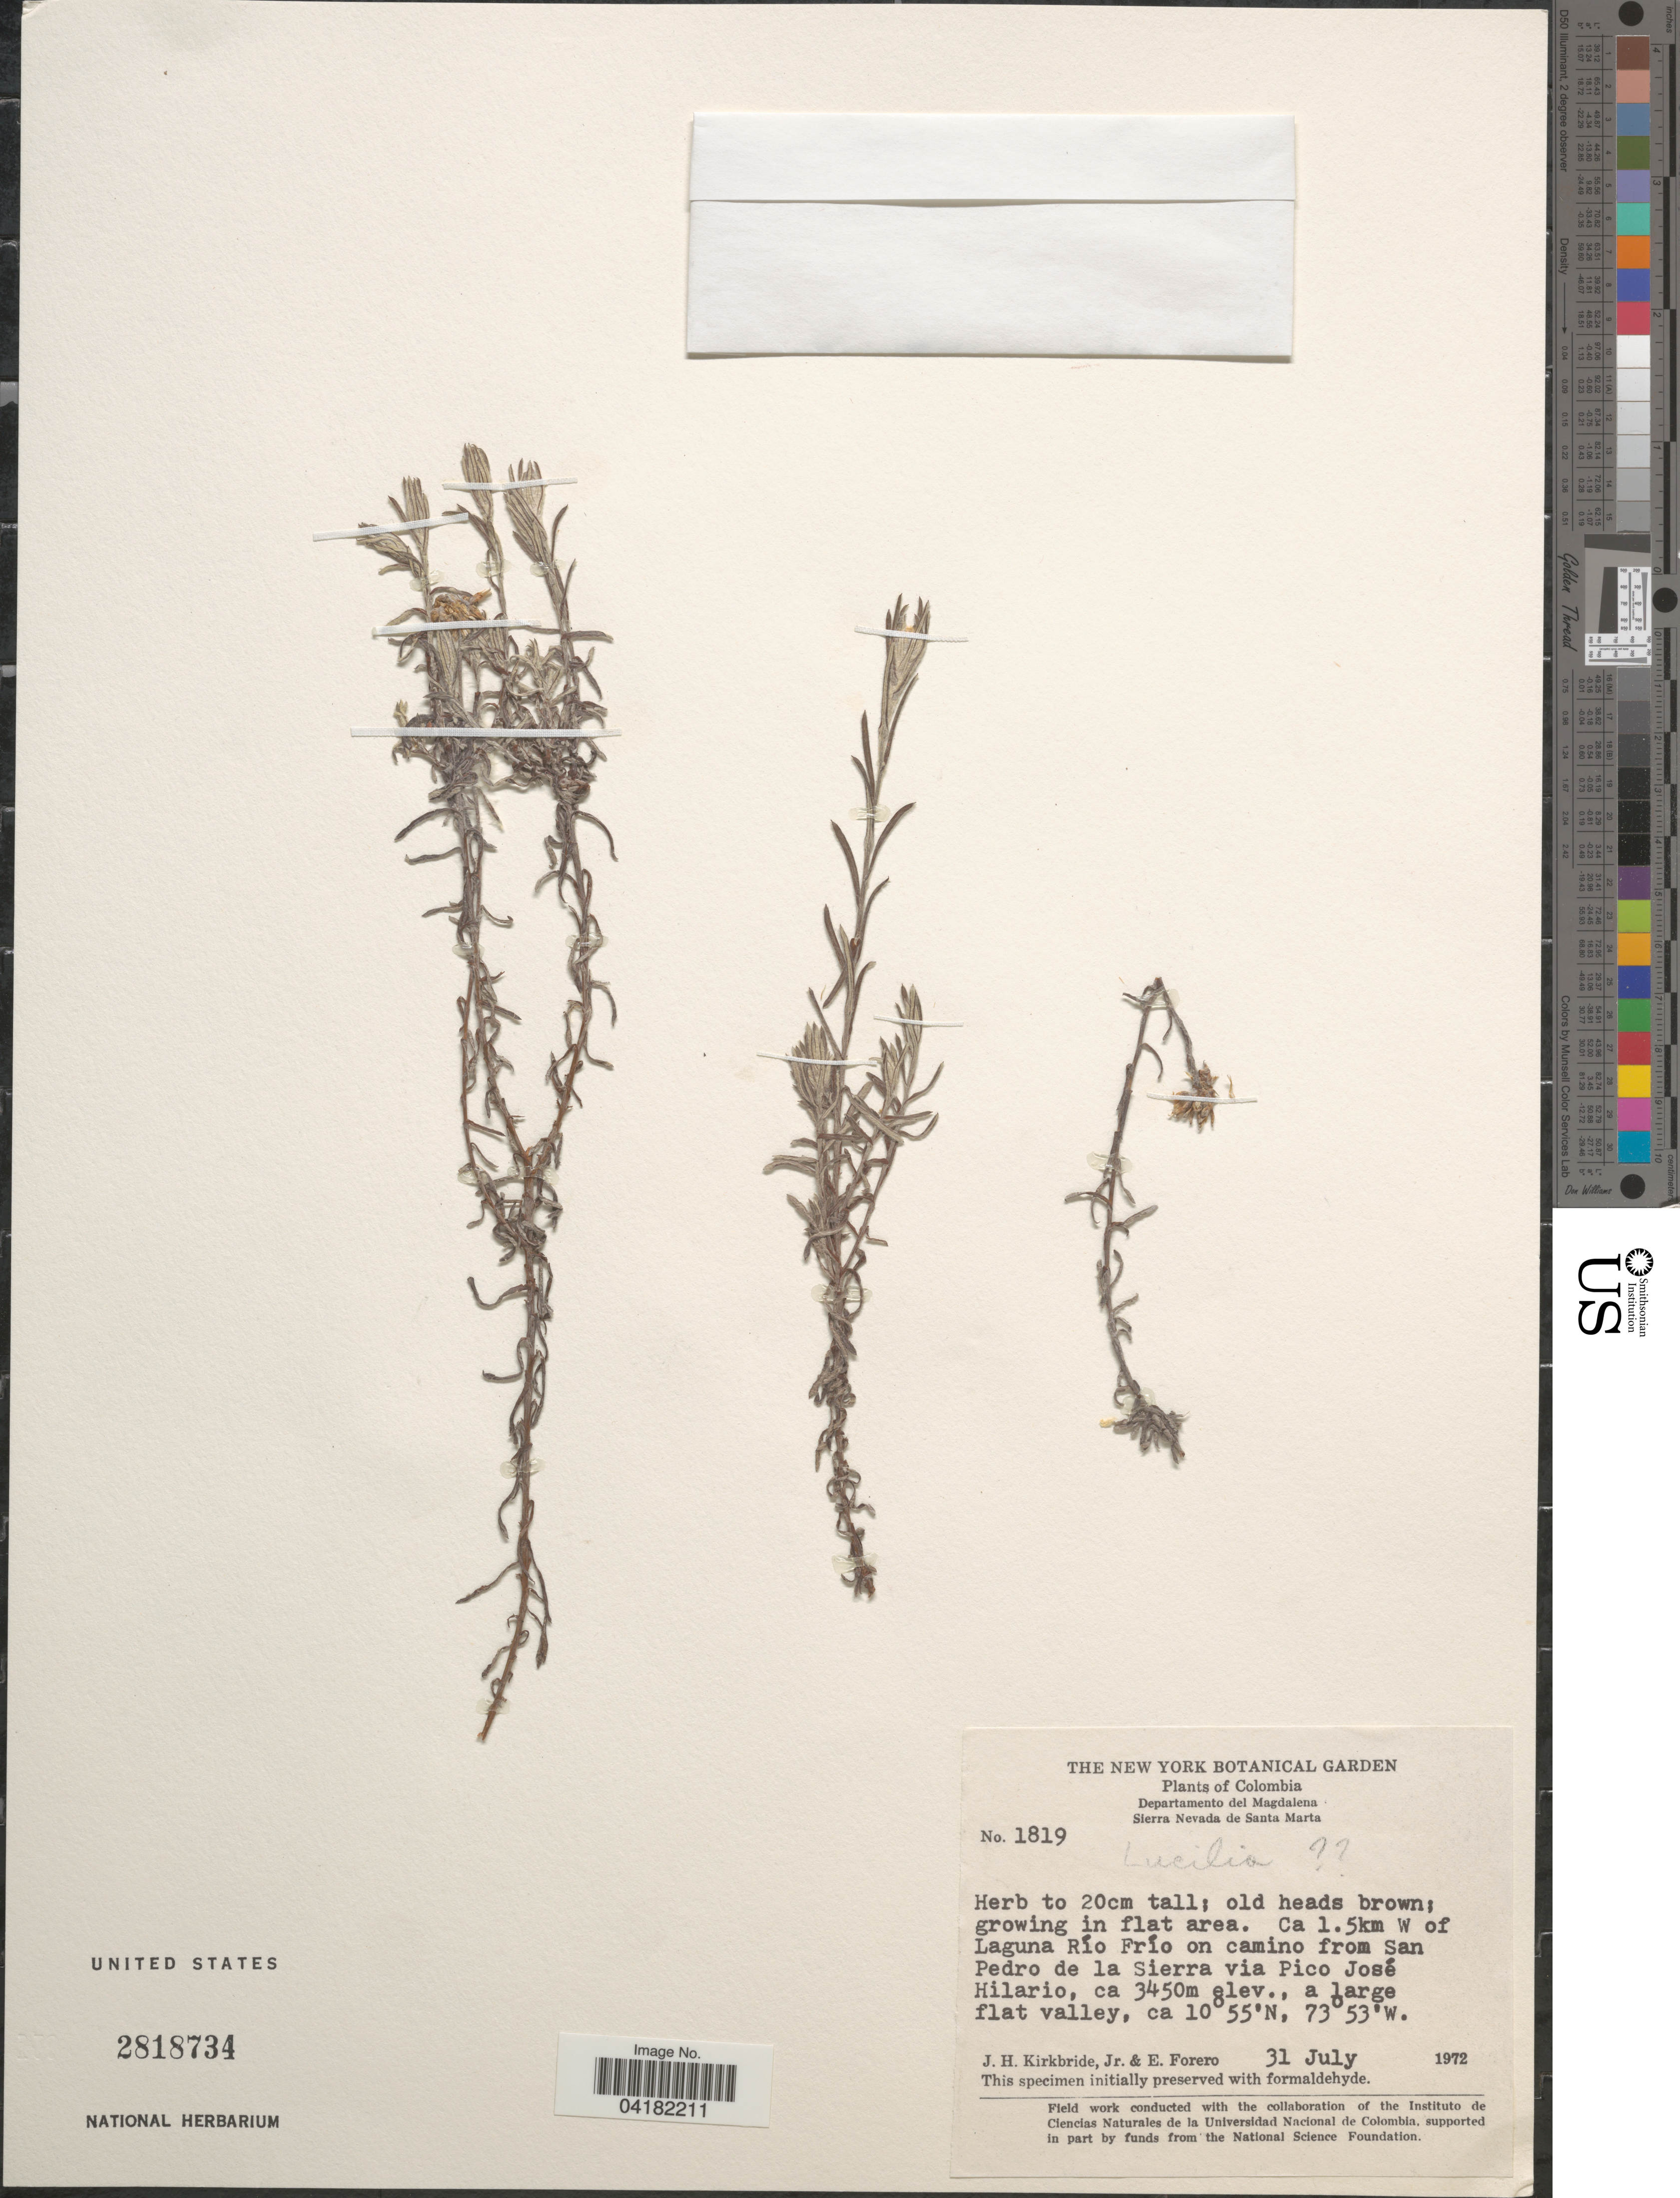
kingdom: Plantae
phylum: Tracheophyta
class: Magnoliopsida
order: Asterales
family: Asteraceae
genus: Lucilia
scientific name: Lucilia sp.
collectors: J. H. Kirkbride & E. Forero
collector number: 1819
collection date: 1972-07-31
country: Colombia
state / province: Magdalena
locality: Departamento del Magdalena. Sierra Nevada de Santa Marta. Ca 1.5km W of Laguna Río Frío on camino from San Pedro de la Sierra via Pico José Hilario.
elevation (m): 3450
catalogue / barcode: US 2818734